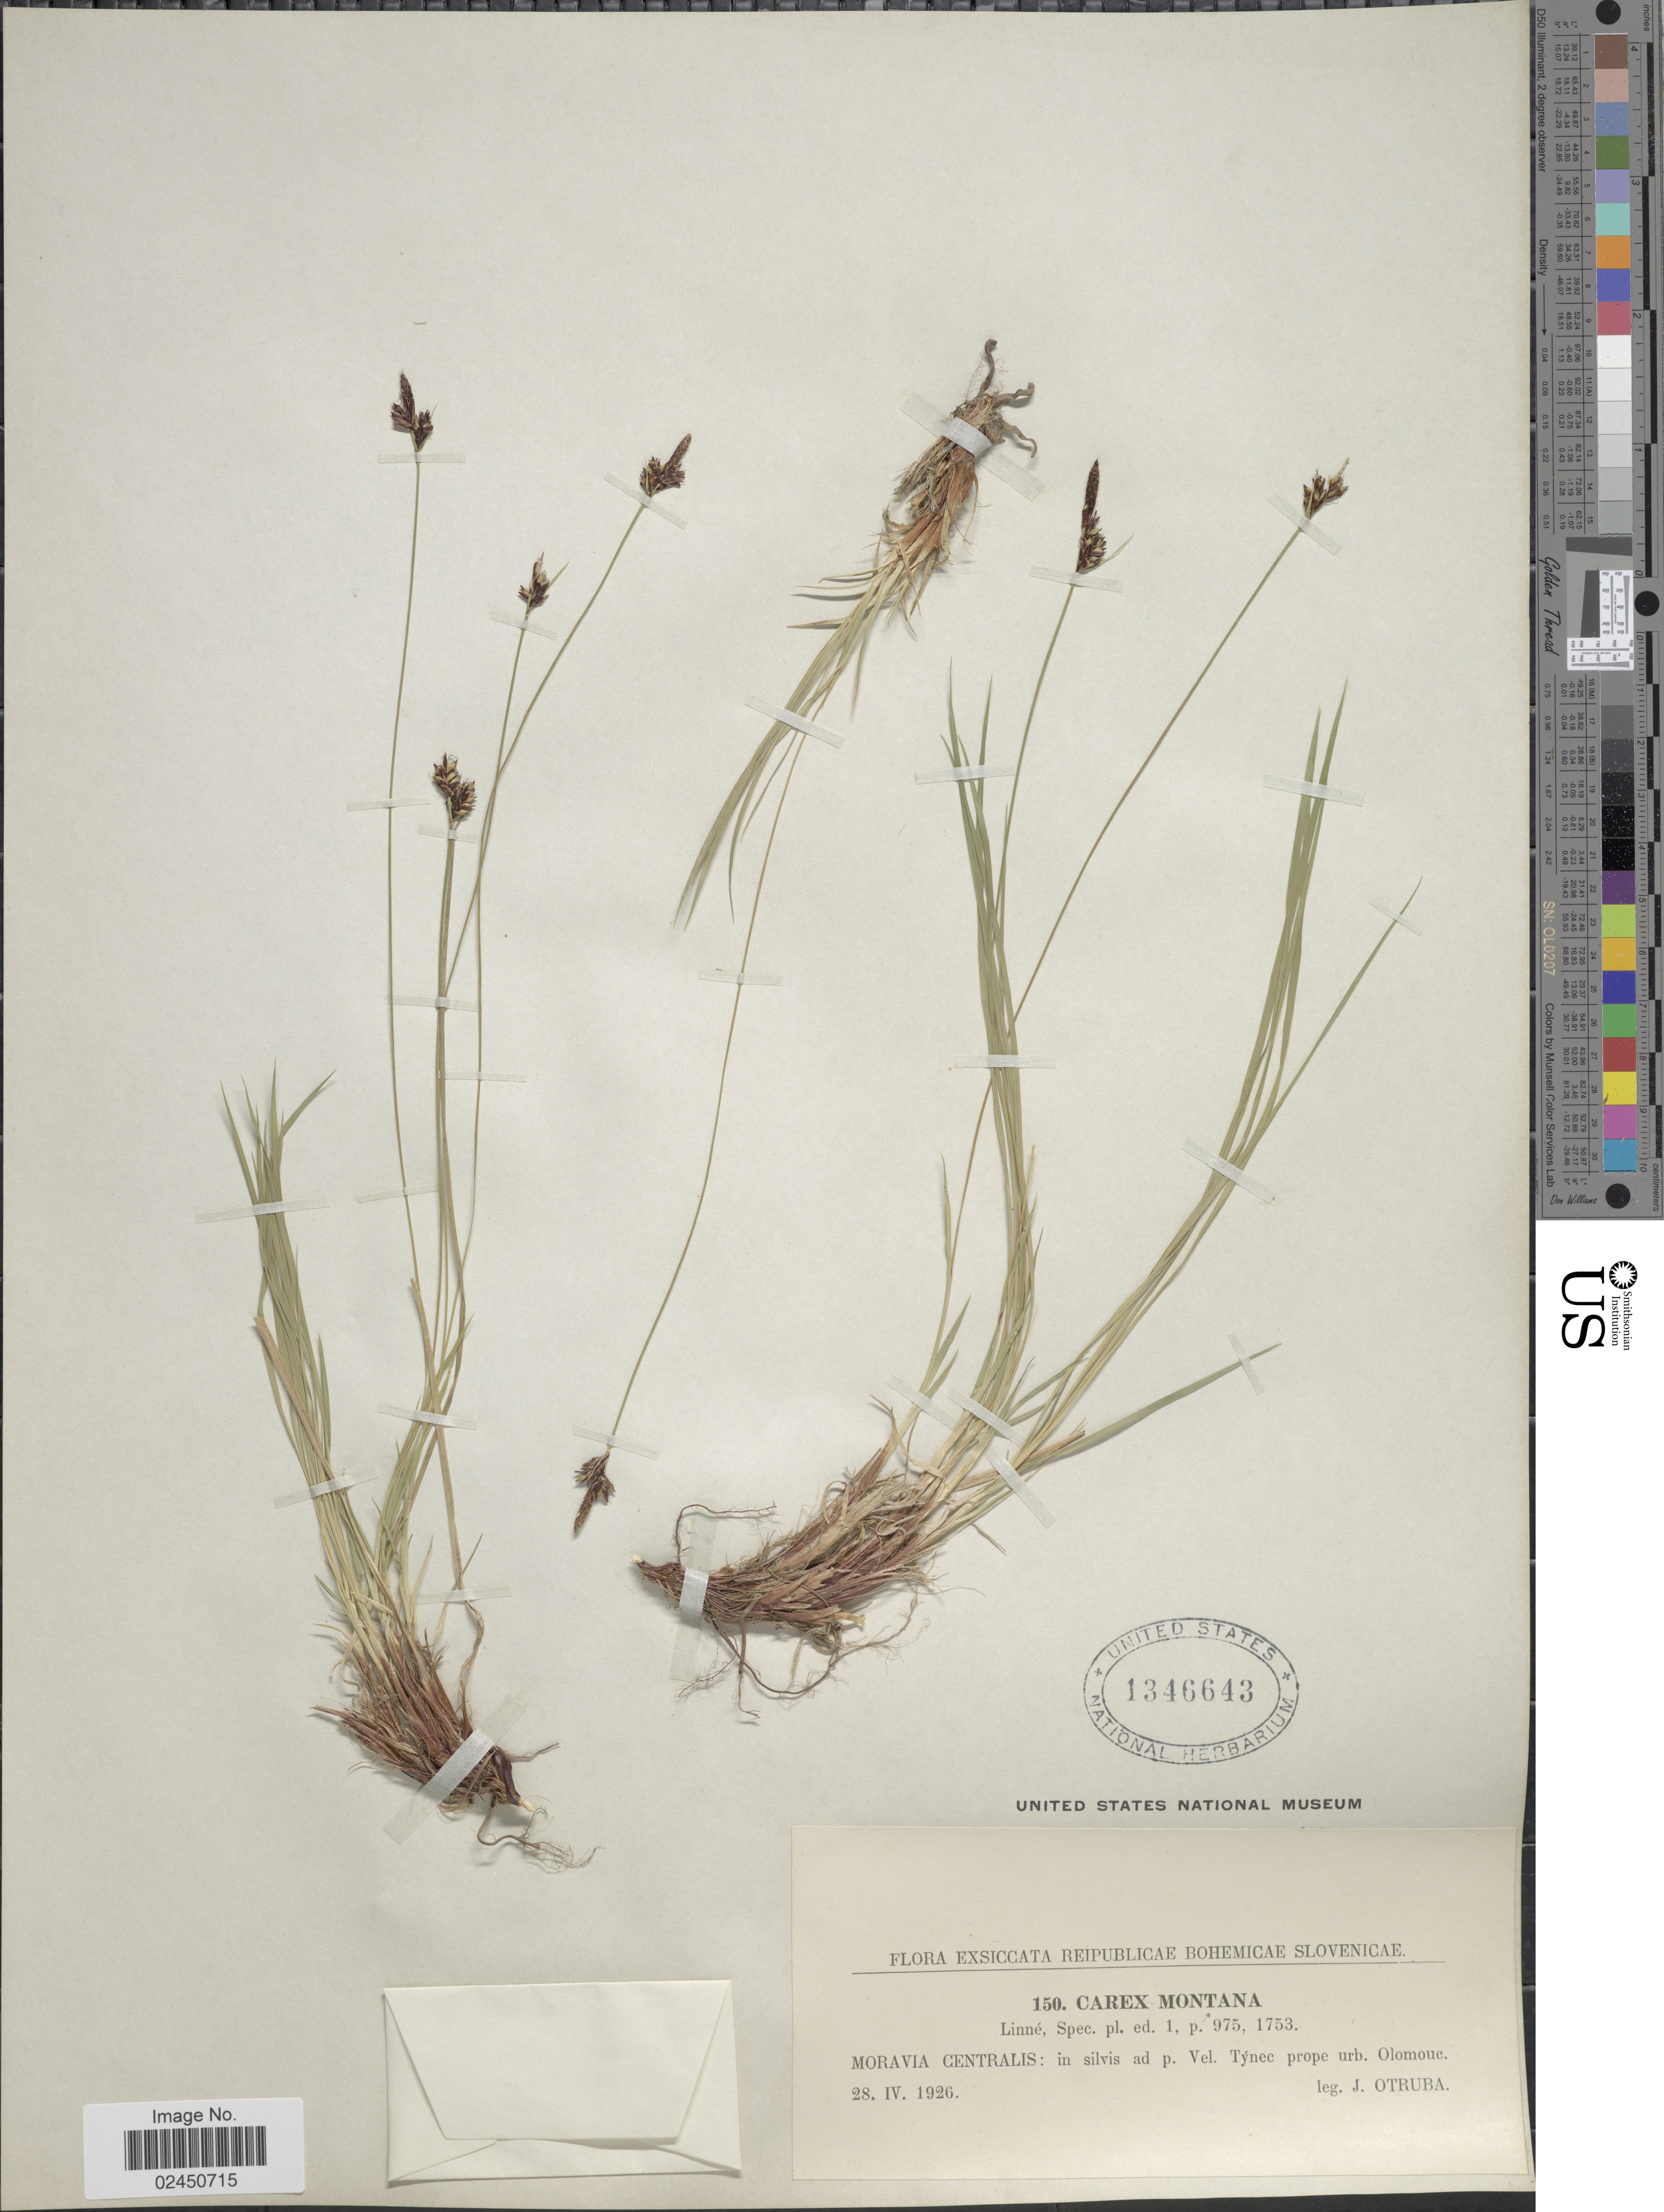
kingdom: Plantae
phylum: Tracheophyta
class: Liliopsida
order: Poales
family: Cyperaceae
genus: Carex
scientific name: Carex montana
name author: L.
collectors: J. Otruba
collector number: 150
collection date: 1926-04-28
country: Czechia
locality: Reipublicae Bohemicae Slovenicae, Moravia Centralis, Tynec prope urb. Olomoue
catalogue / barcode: US 1346643